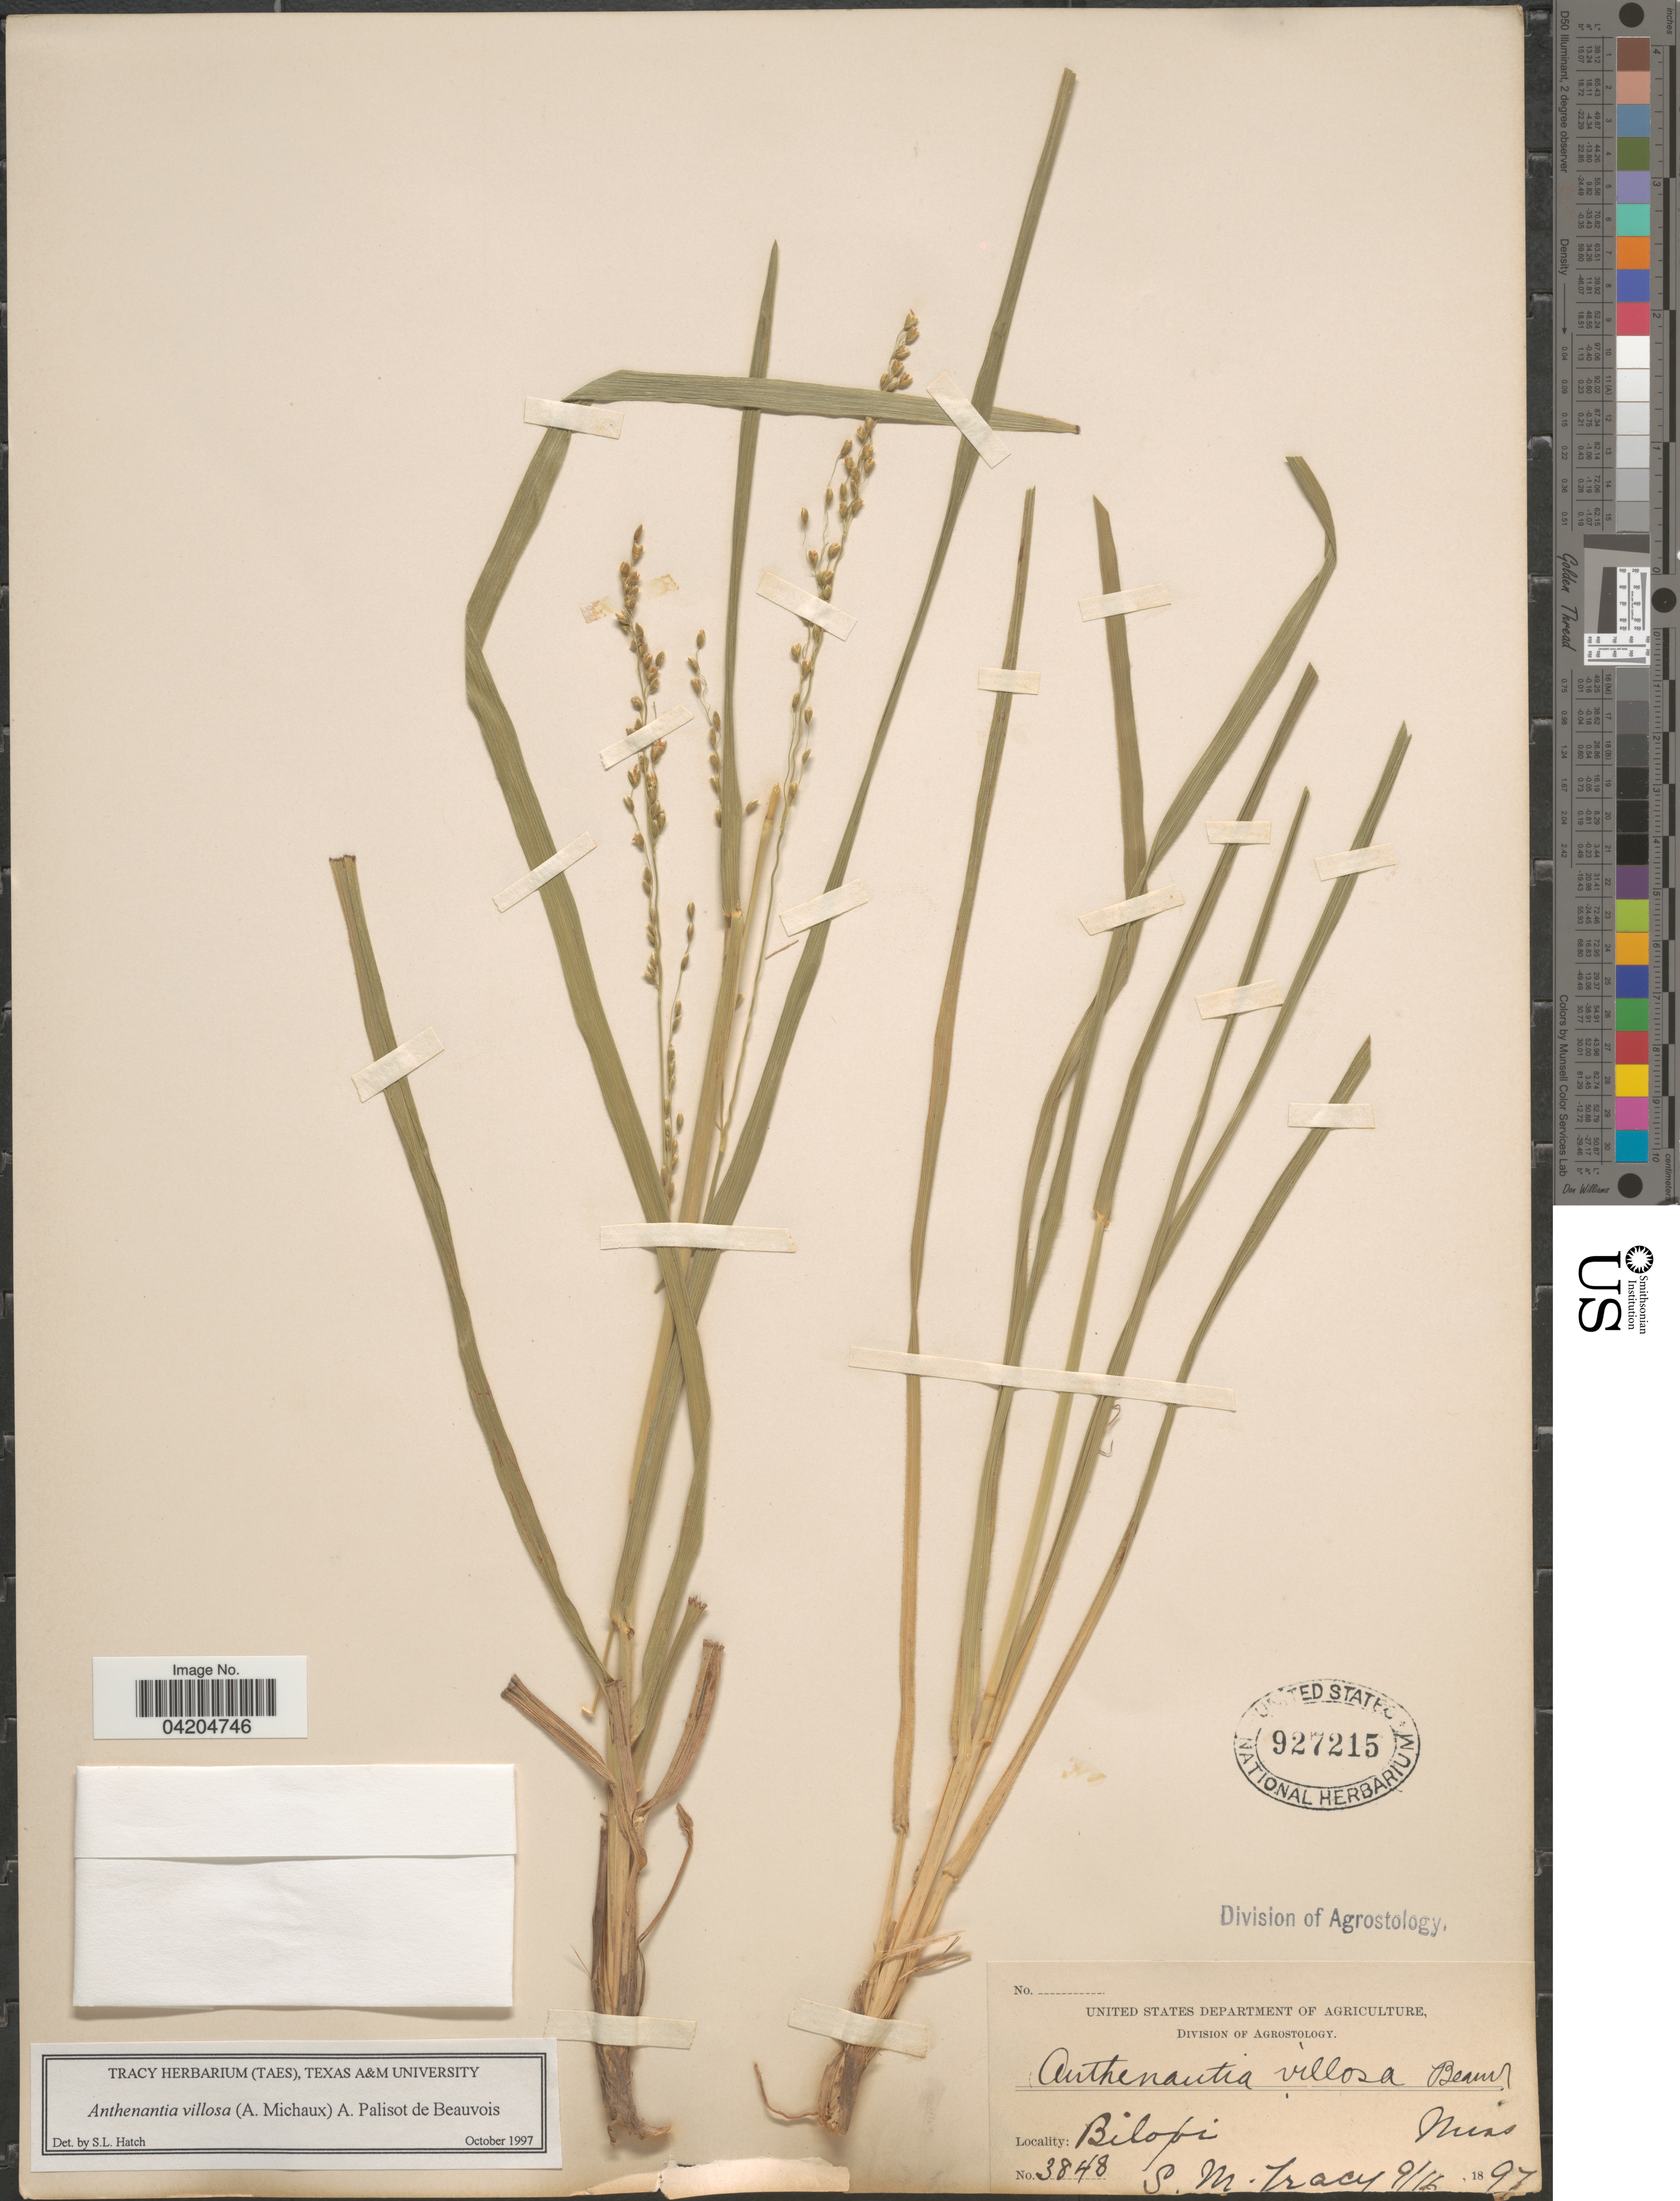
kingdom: Plantae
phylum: Tracheophyta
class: Liliopsida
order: Poales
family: Poaceae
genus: Anthaenantia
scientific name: Anthaenantia villosa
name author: (Michx.) P. Beauv.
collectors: S. M. Tracy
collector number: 3848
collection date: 1897-09-14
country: United States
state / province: Mississippi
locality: Biloxi.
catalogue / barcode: US 927215